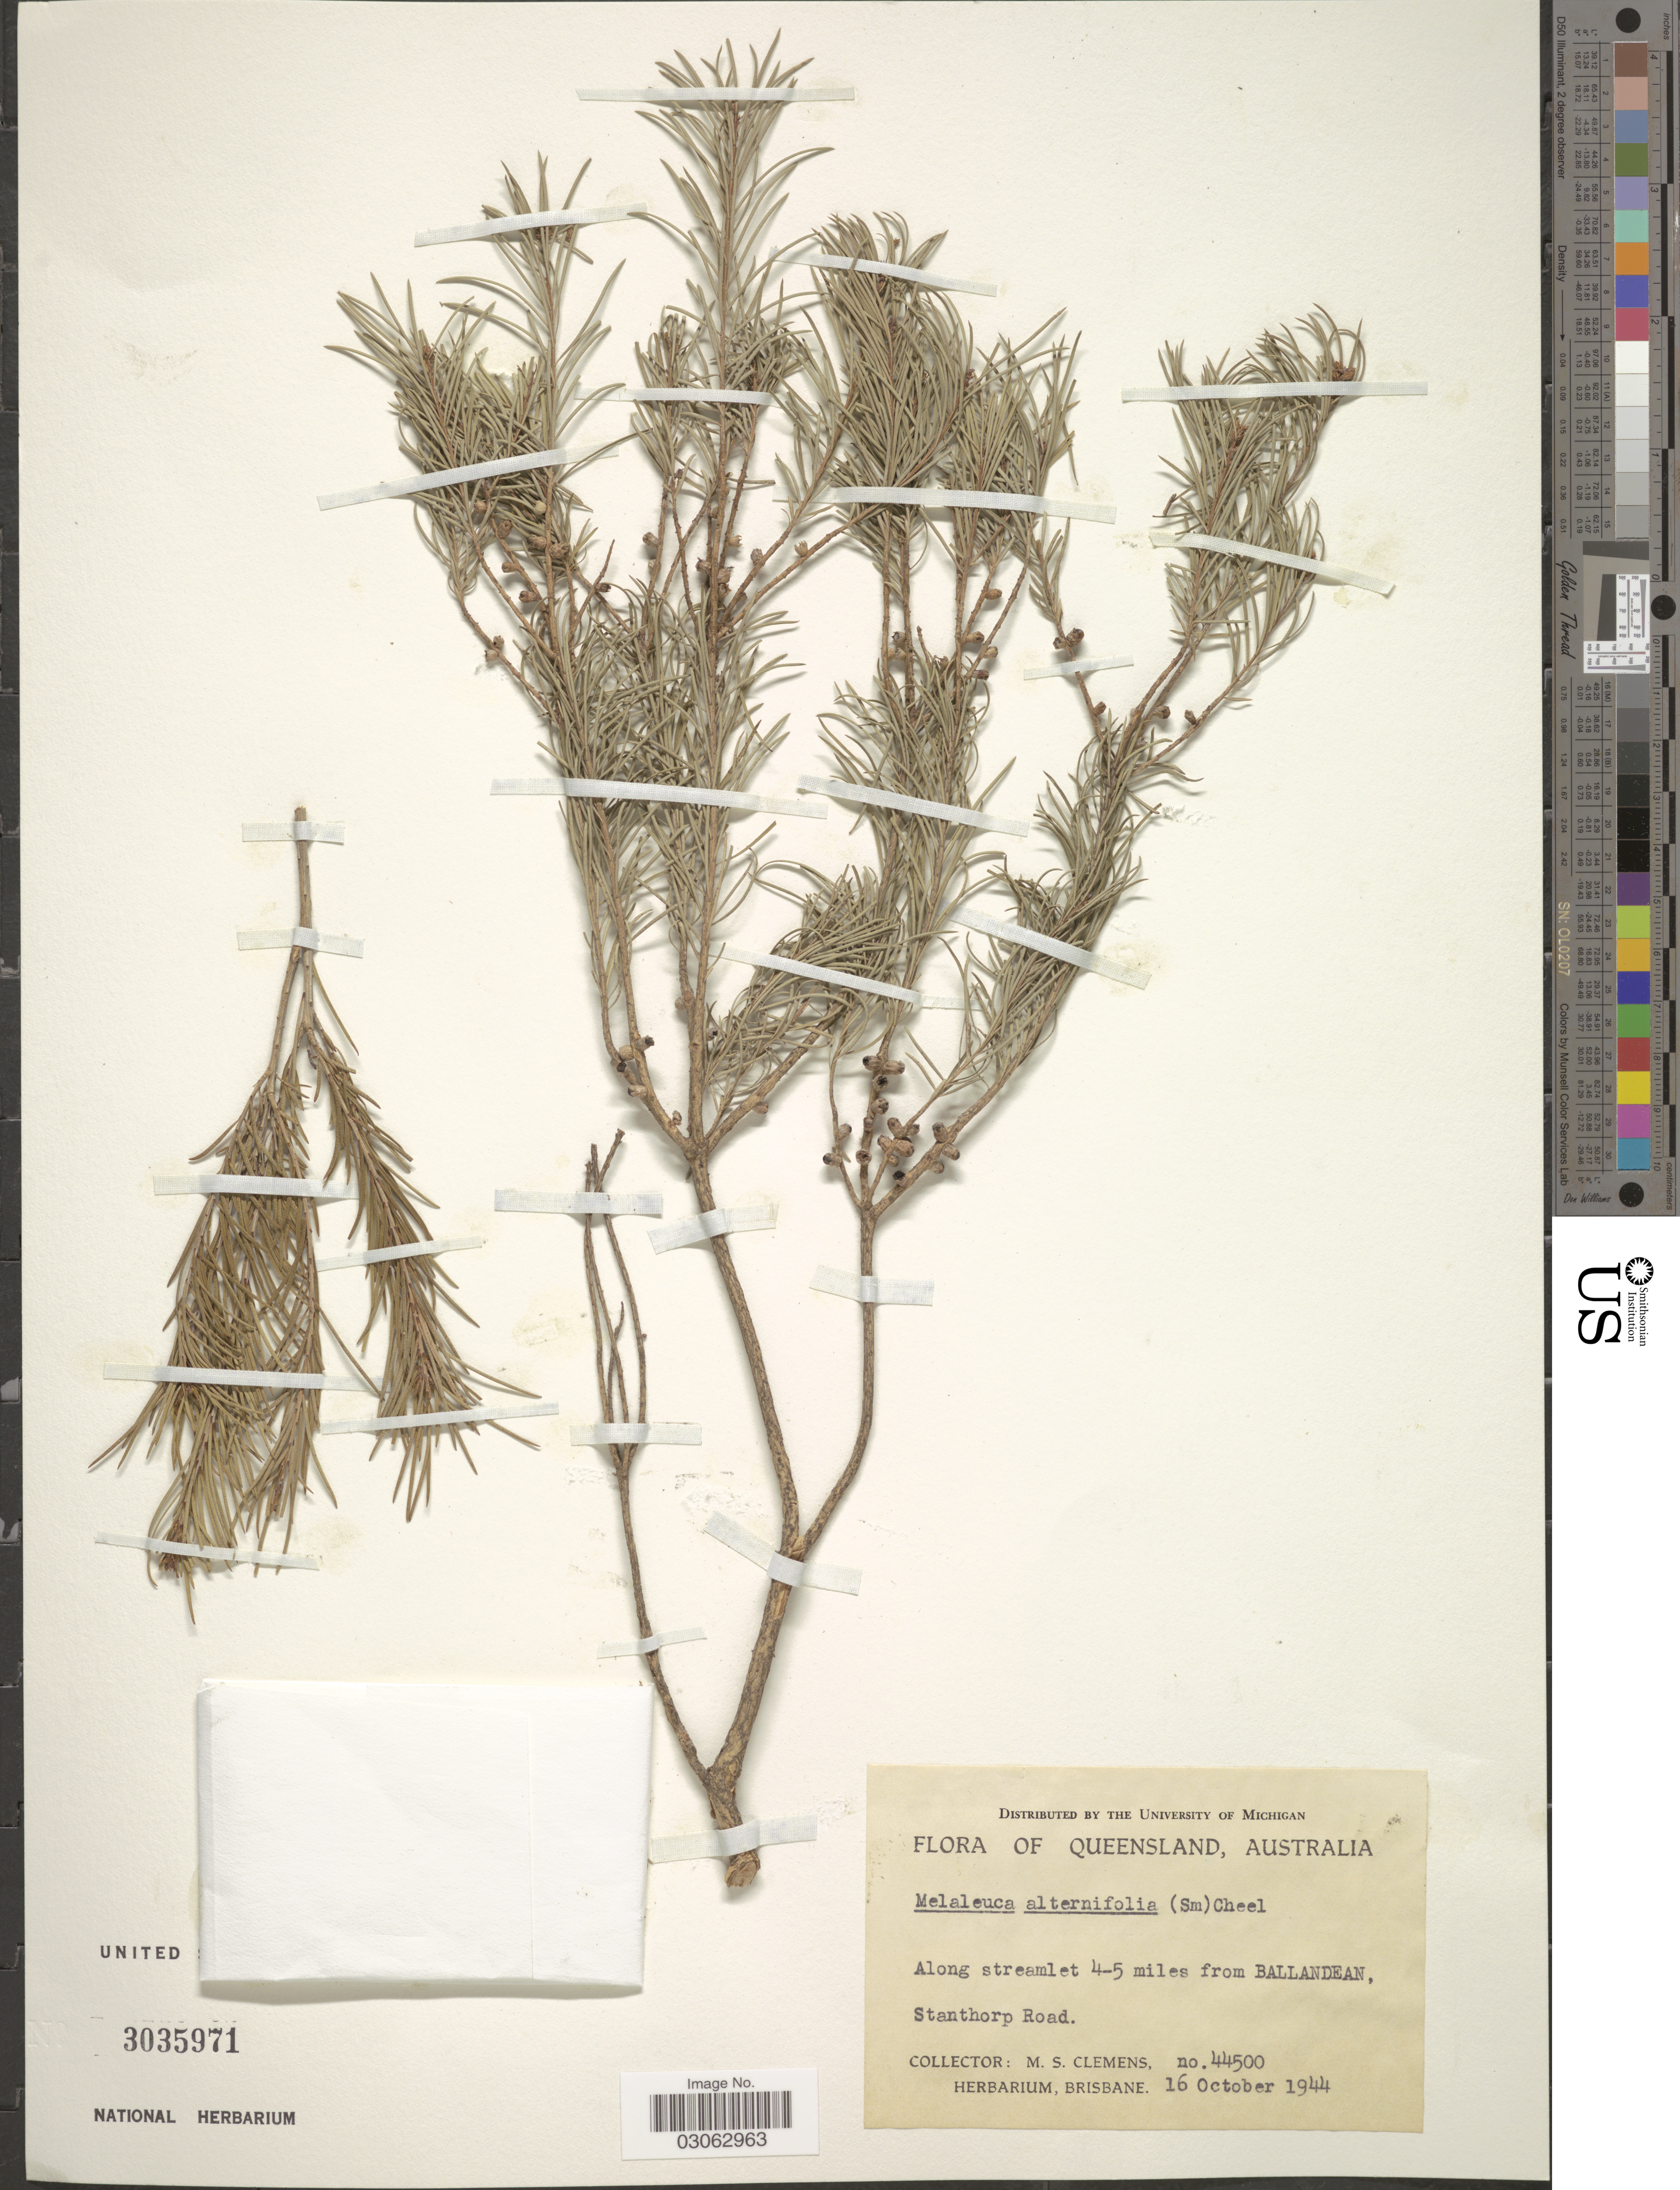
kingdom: Plantae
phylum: Tracheophyta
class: Magnoliopsida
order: Myrtales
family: Myrtaceae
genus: Melaleuca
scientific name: Melaleuca alternifolia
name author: (Maiden & Betche.) Cheel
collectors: M. S. Clemens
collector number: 44500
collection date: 1944-10-16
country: Australia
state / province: Queensland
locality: Along streamlet 4-5 miles from Ballandean, Stanthdorp Road.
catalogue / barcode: US 3035971